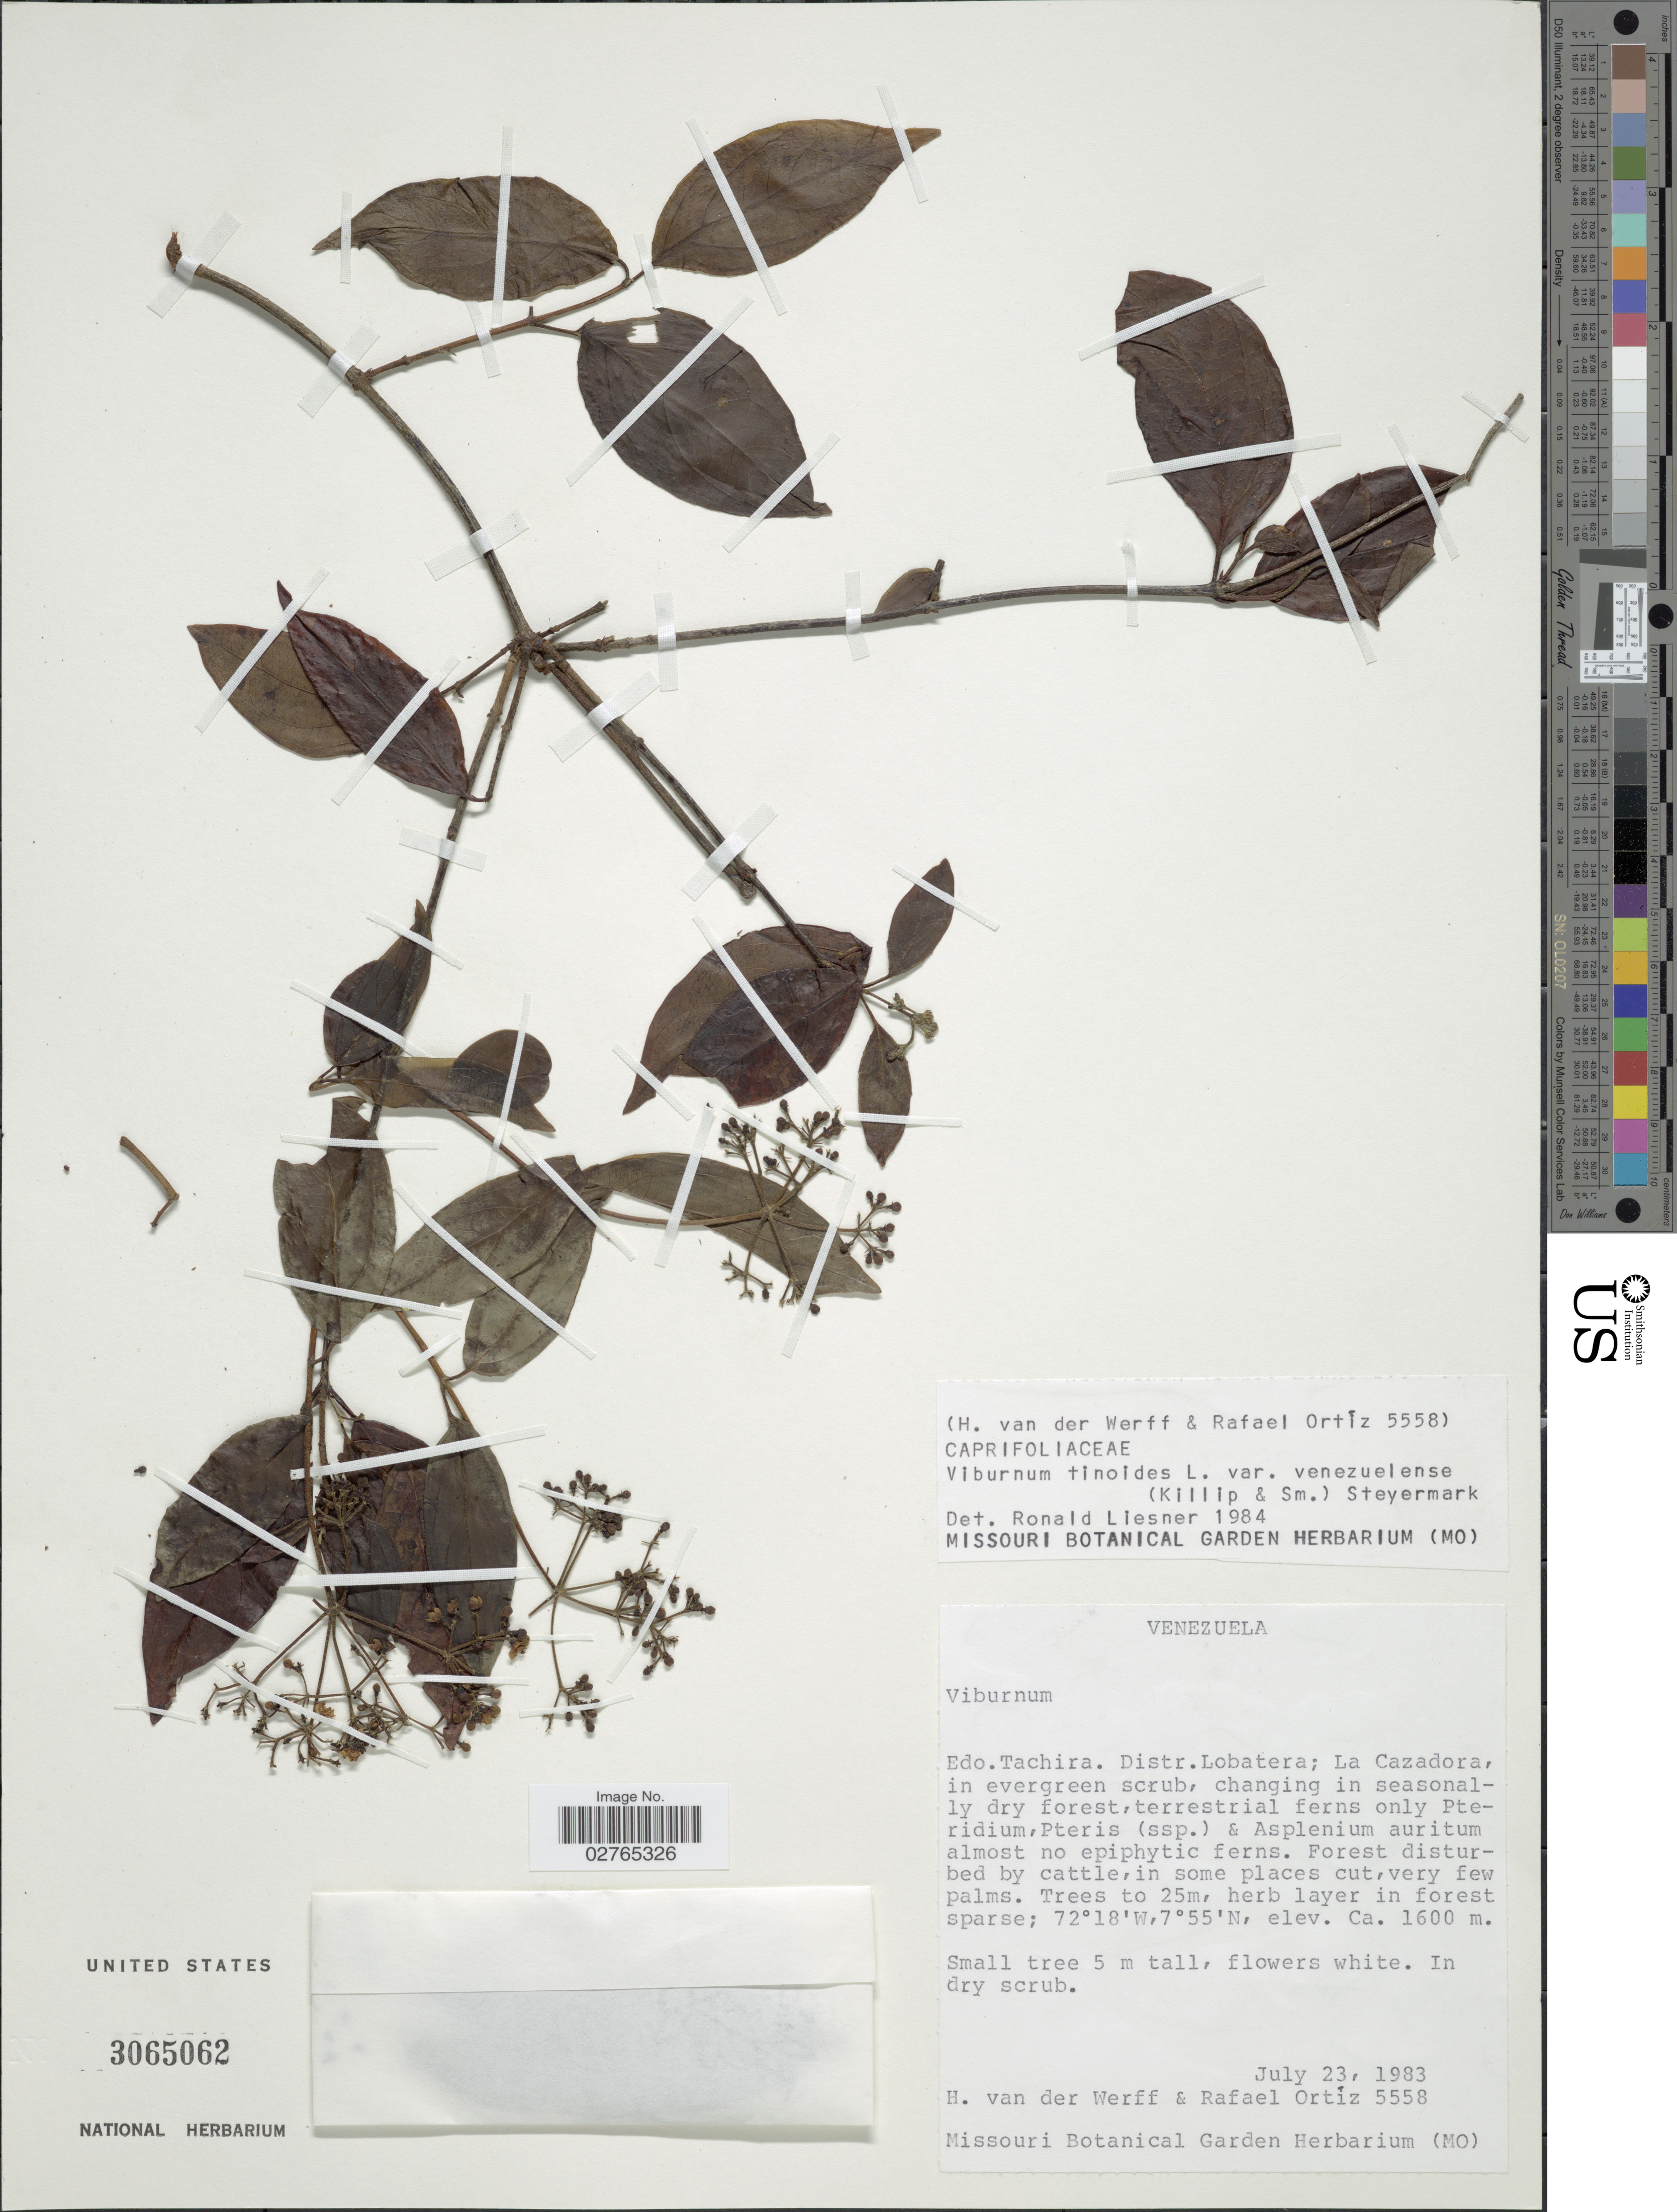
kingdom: Plantae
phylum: Tracheophyta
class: Magnoliopsida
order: Dipsacales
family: Viburnaceae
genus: Viburnum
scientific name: Viburnum tinoides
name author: L. f.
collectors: H. van der Werff & R. Ortiz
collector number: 5558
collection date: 1983-07-23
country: Venezuela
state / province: Tachira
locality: Distr. Lobatera; La Cazadora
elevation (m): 1600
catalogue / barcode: US 3065062